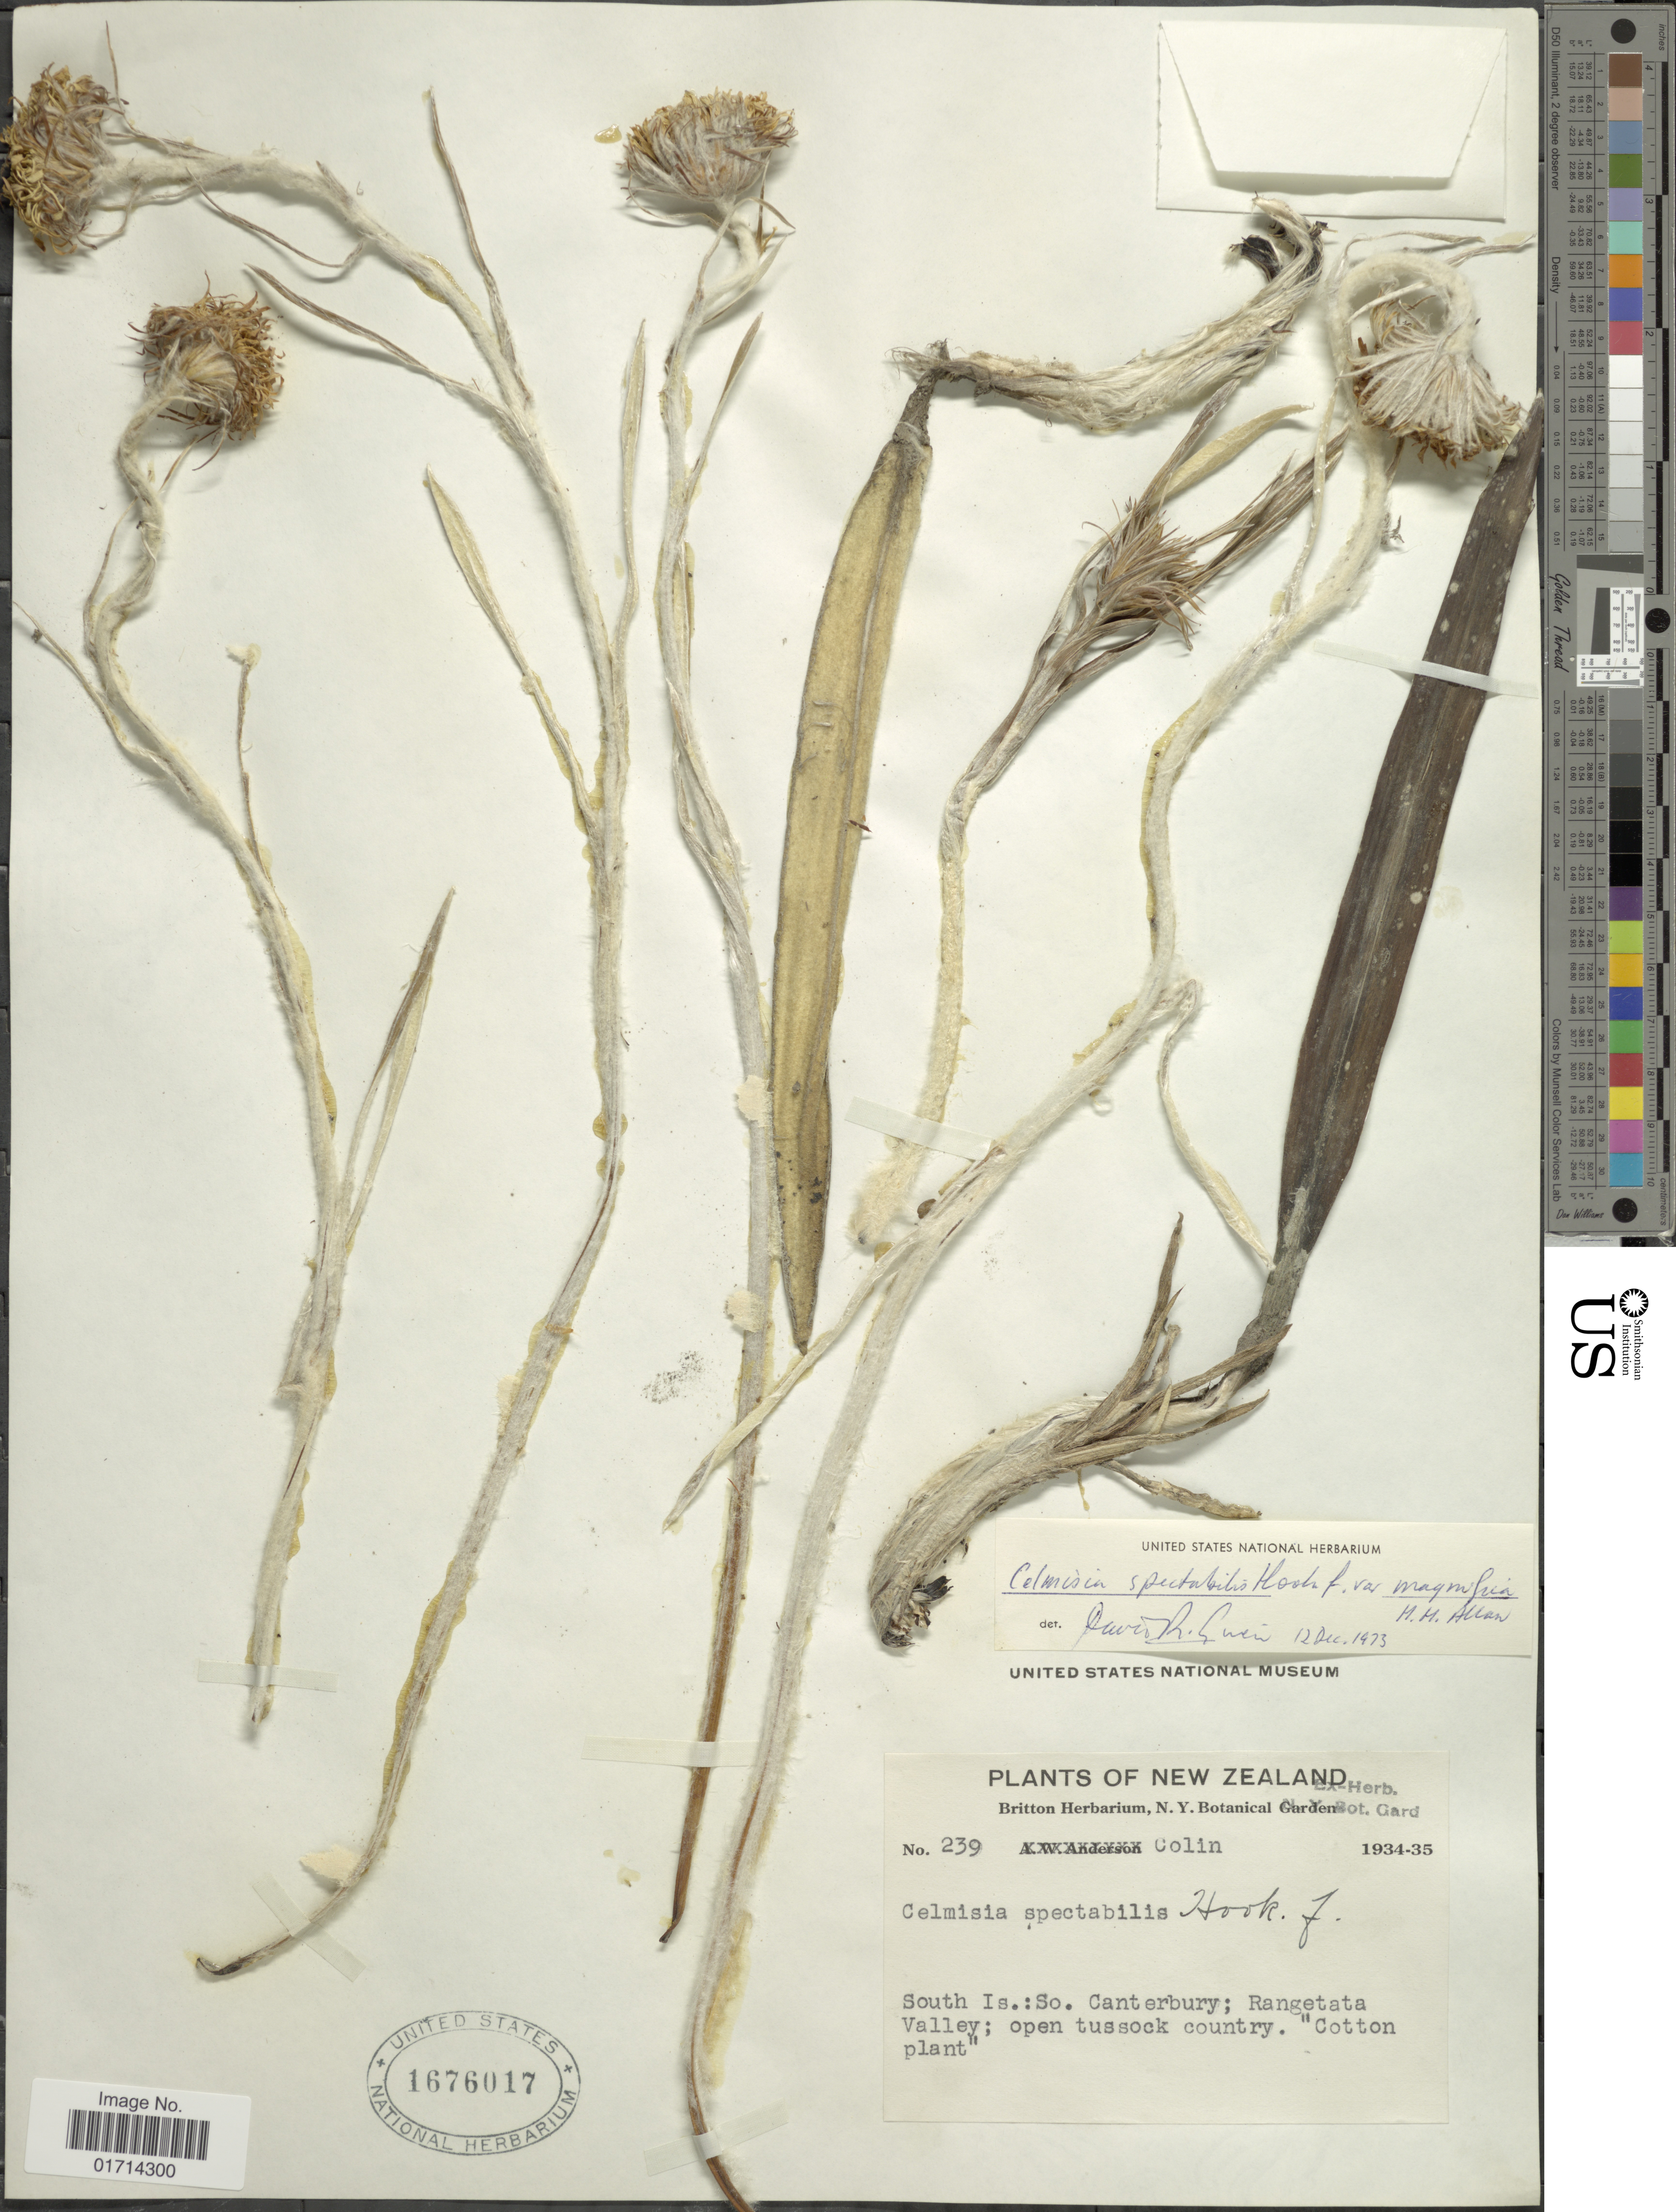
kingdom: Plantae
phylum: Tracheophyta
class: Magnoliopsida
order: Asterales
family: Asteraceae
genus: Celmisia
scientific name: Celmisia spectabilis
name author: Hook. f.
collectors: Colin, --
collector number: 239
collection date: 1934/1935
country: New Zealand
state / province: Canterbury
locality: South is.: So. Canterbury; Rangetata Valley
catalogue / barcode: US 1676017